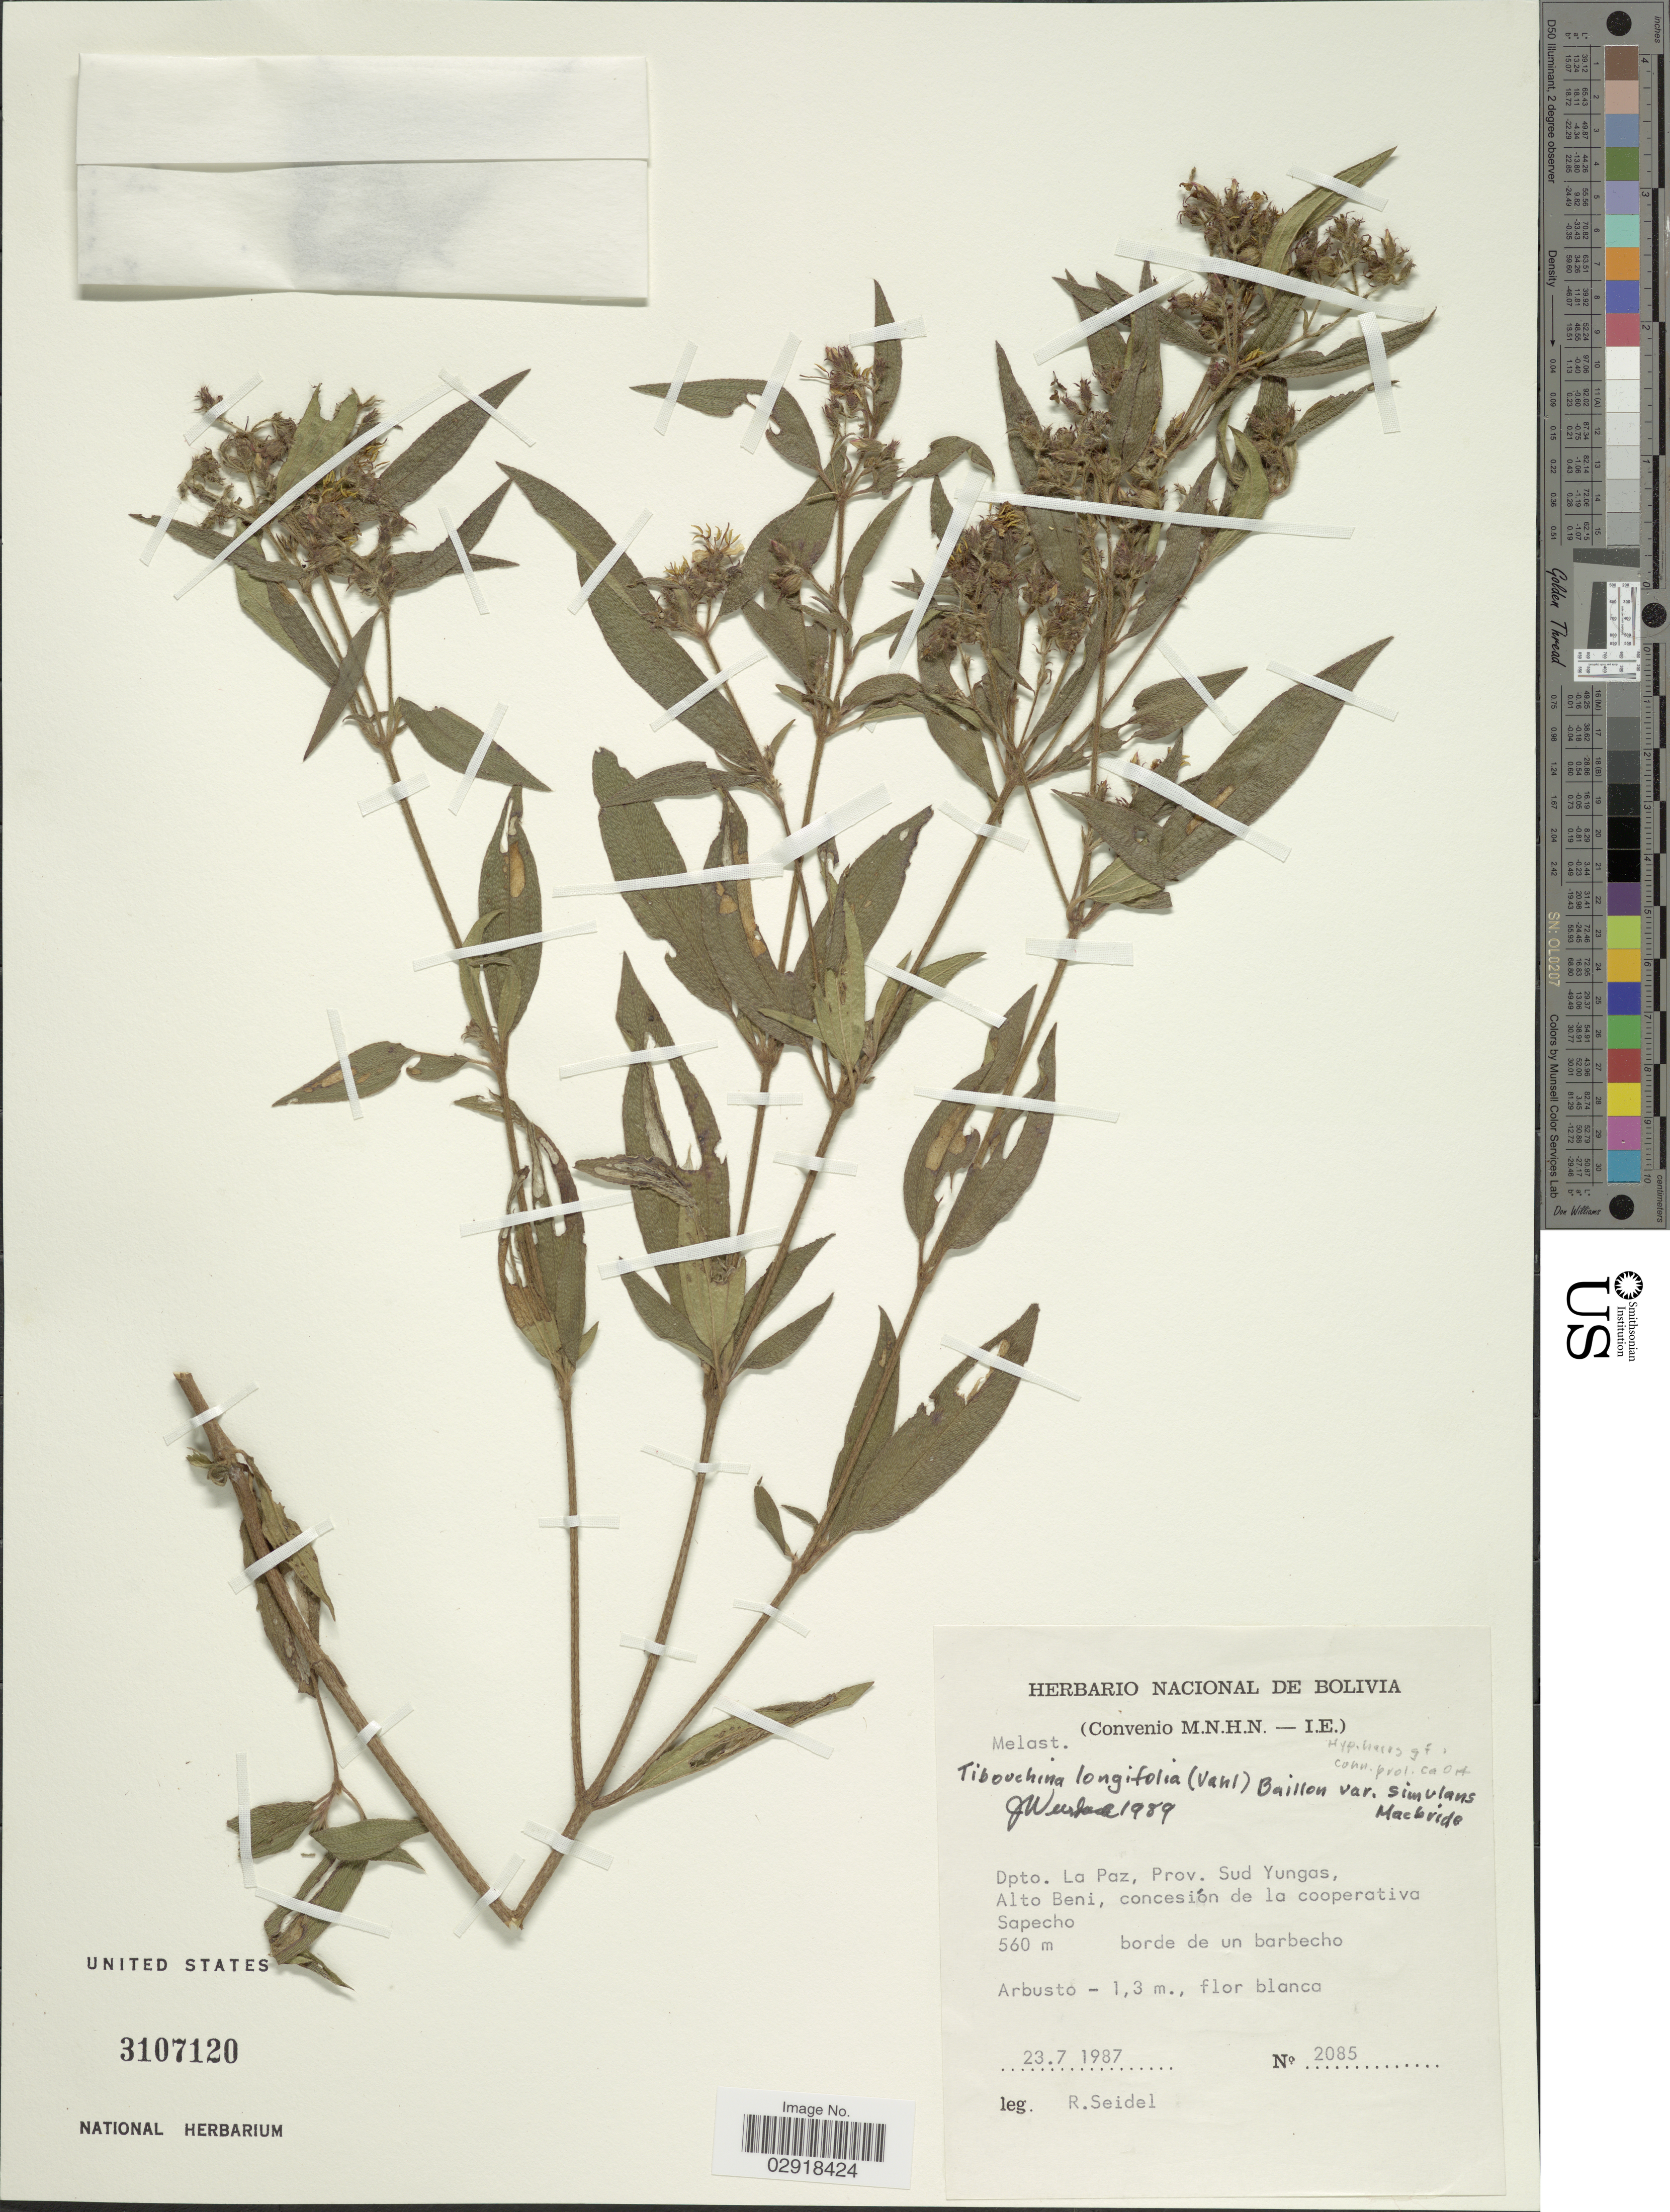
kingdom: Plantae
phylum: Tracheophyta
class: Magnoliopsida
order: Myrtales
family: Melastomataceae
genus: Chaetogastra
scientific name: Chaetogastra longifolia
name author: (Vahl) DC.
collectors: R. Seidel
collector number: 2085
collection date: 1987-07-23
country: Bolivia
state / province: La Paz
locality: Dpto. La Paz, Prov. Sud Yungas, Alto Beni, concesión de la cooperativa Sapecho.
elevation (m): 560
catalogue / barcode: US 3107120